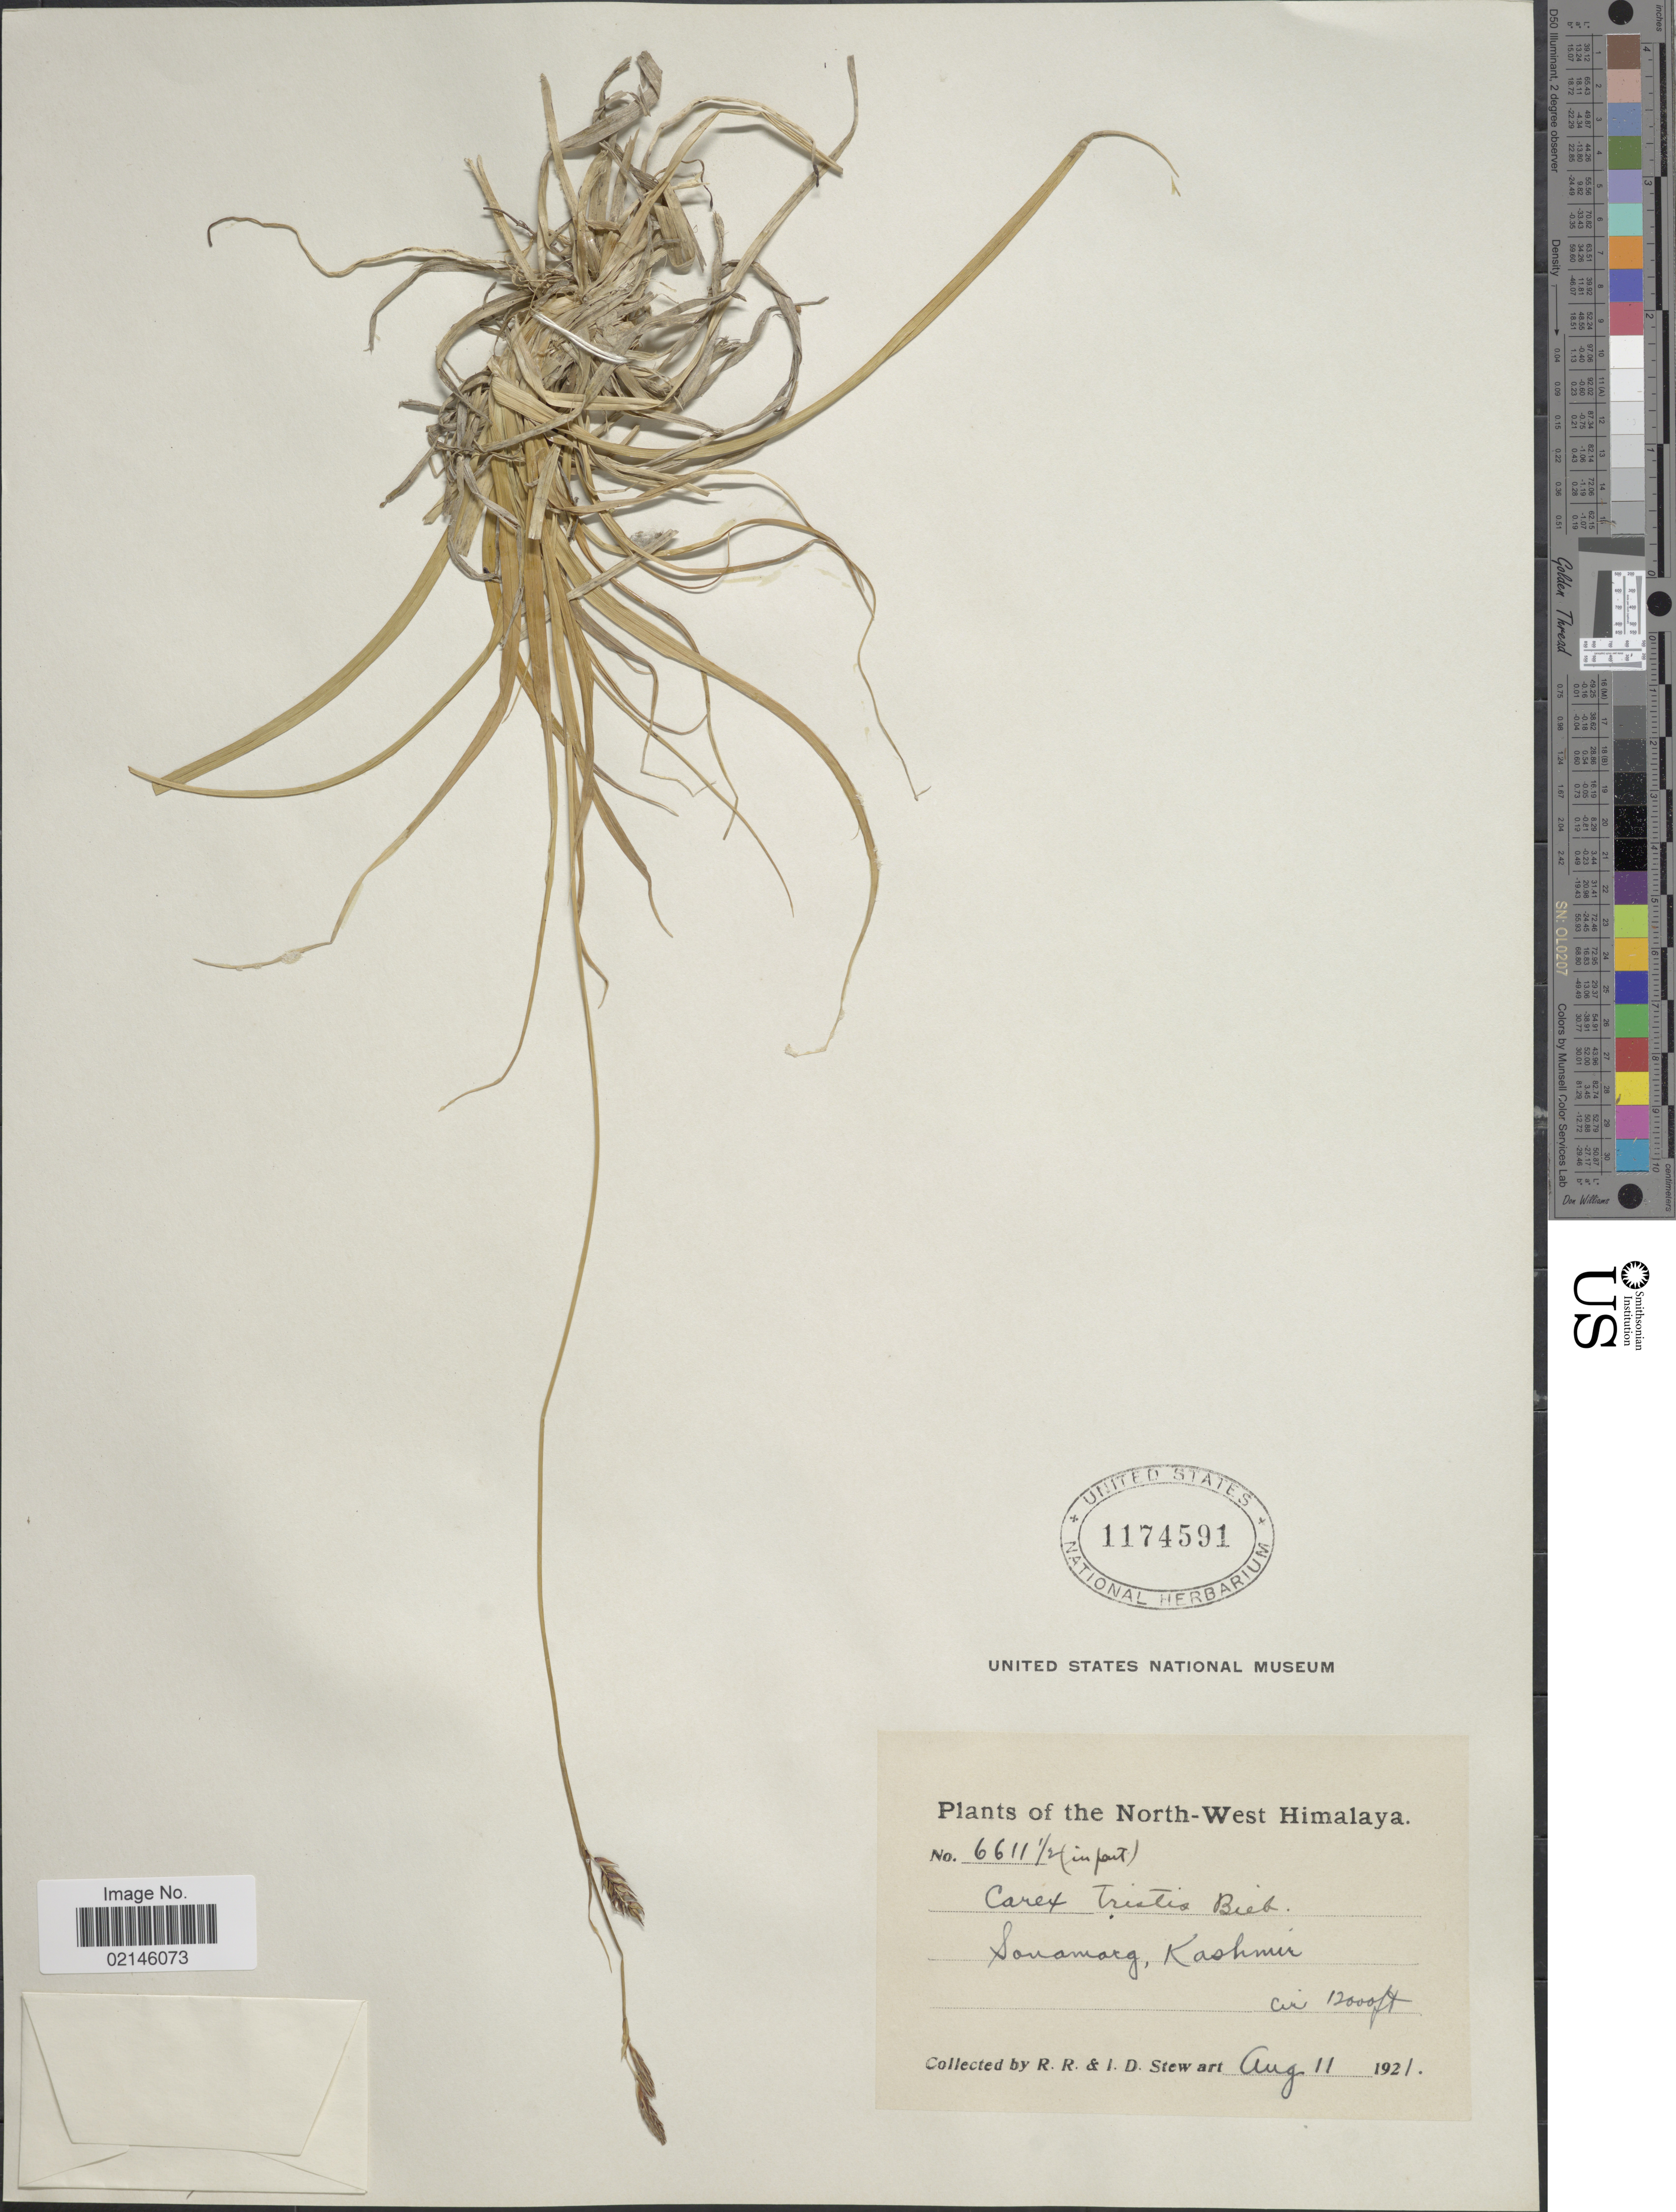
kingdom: Plantae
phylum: Tracheophyta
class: Liliopsida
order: Poales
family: Cyperaceae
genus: Carex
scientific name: Carex tristis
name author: M. Bieb.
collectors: R. R. Stewart & I. Stewart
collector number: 6611½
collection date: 1921-08-11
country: India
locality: North-West Himalaya. Sonamarg, Kashmir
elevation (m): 3658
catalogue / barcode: US 1174591